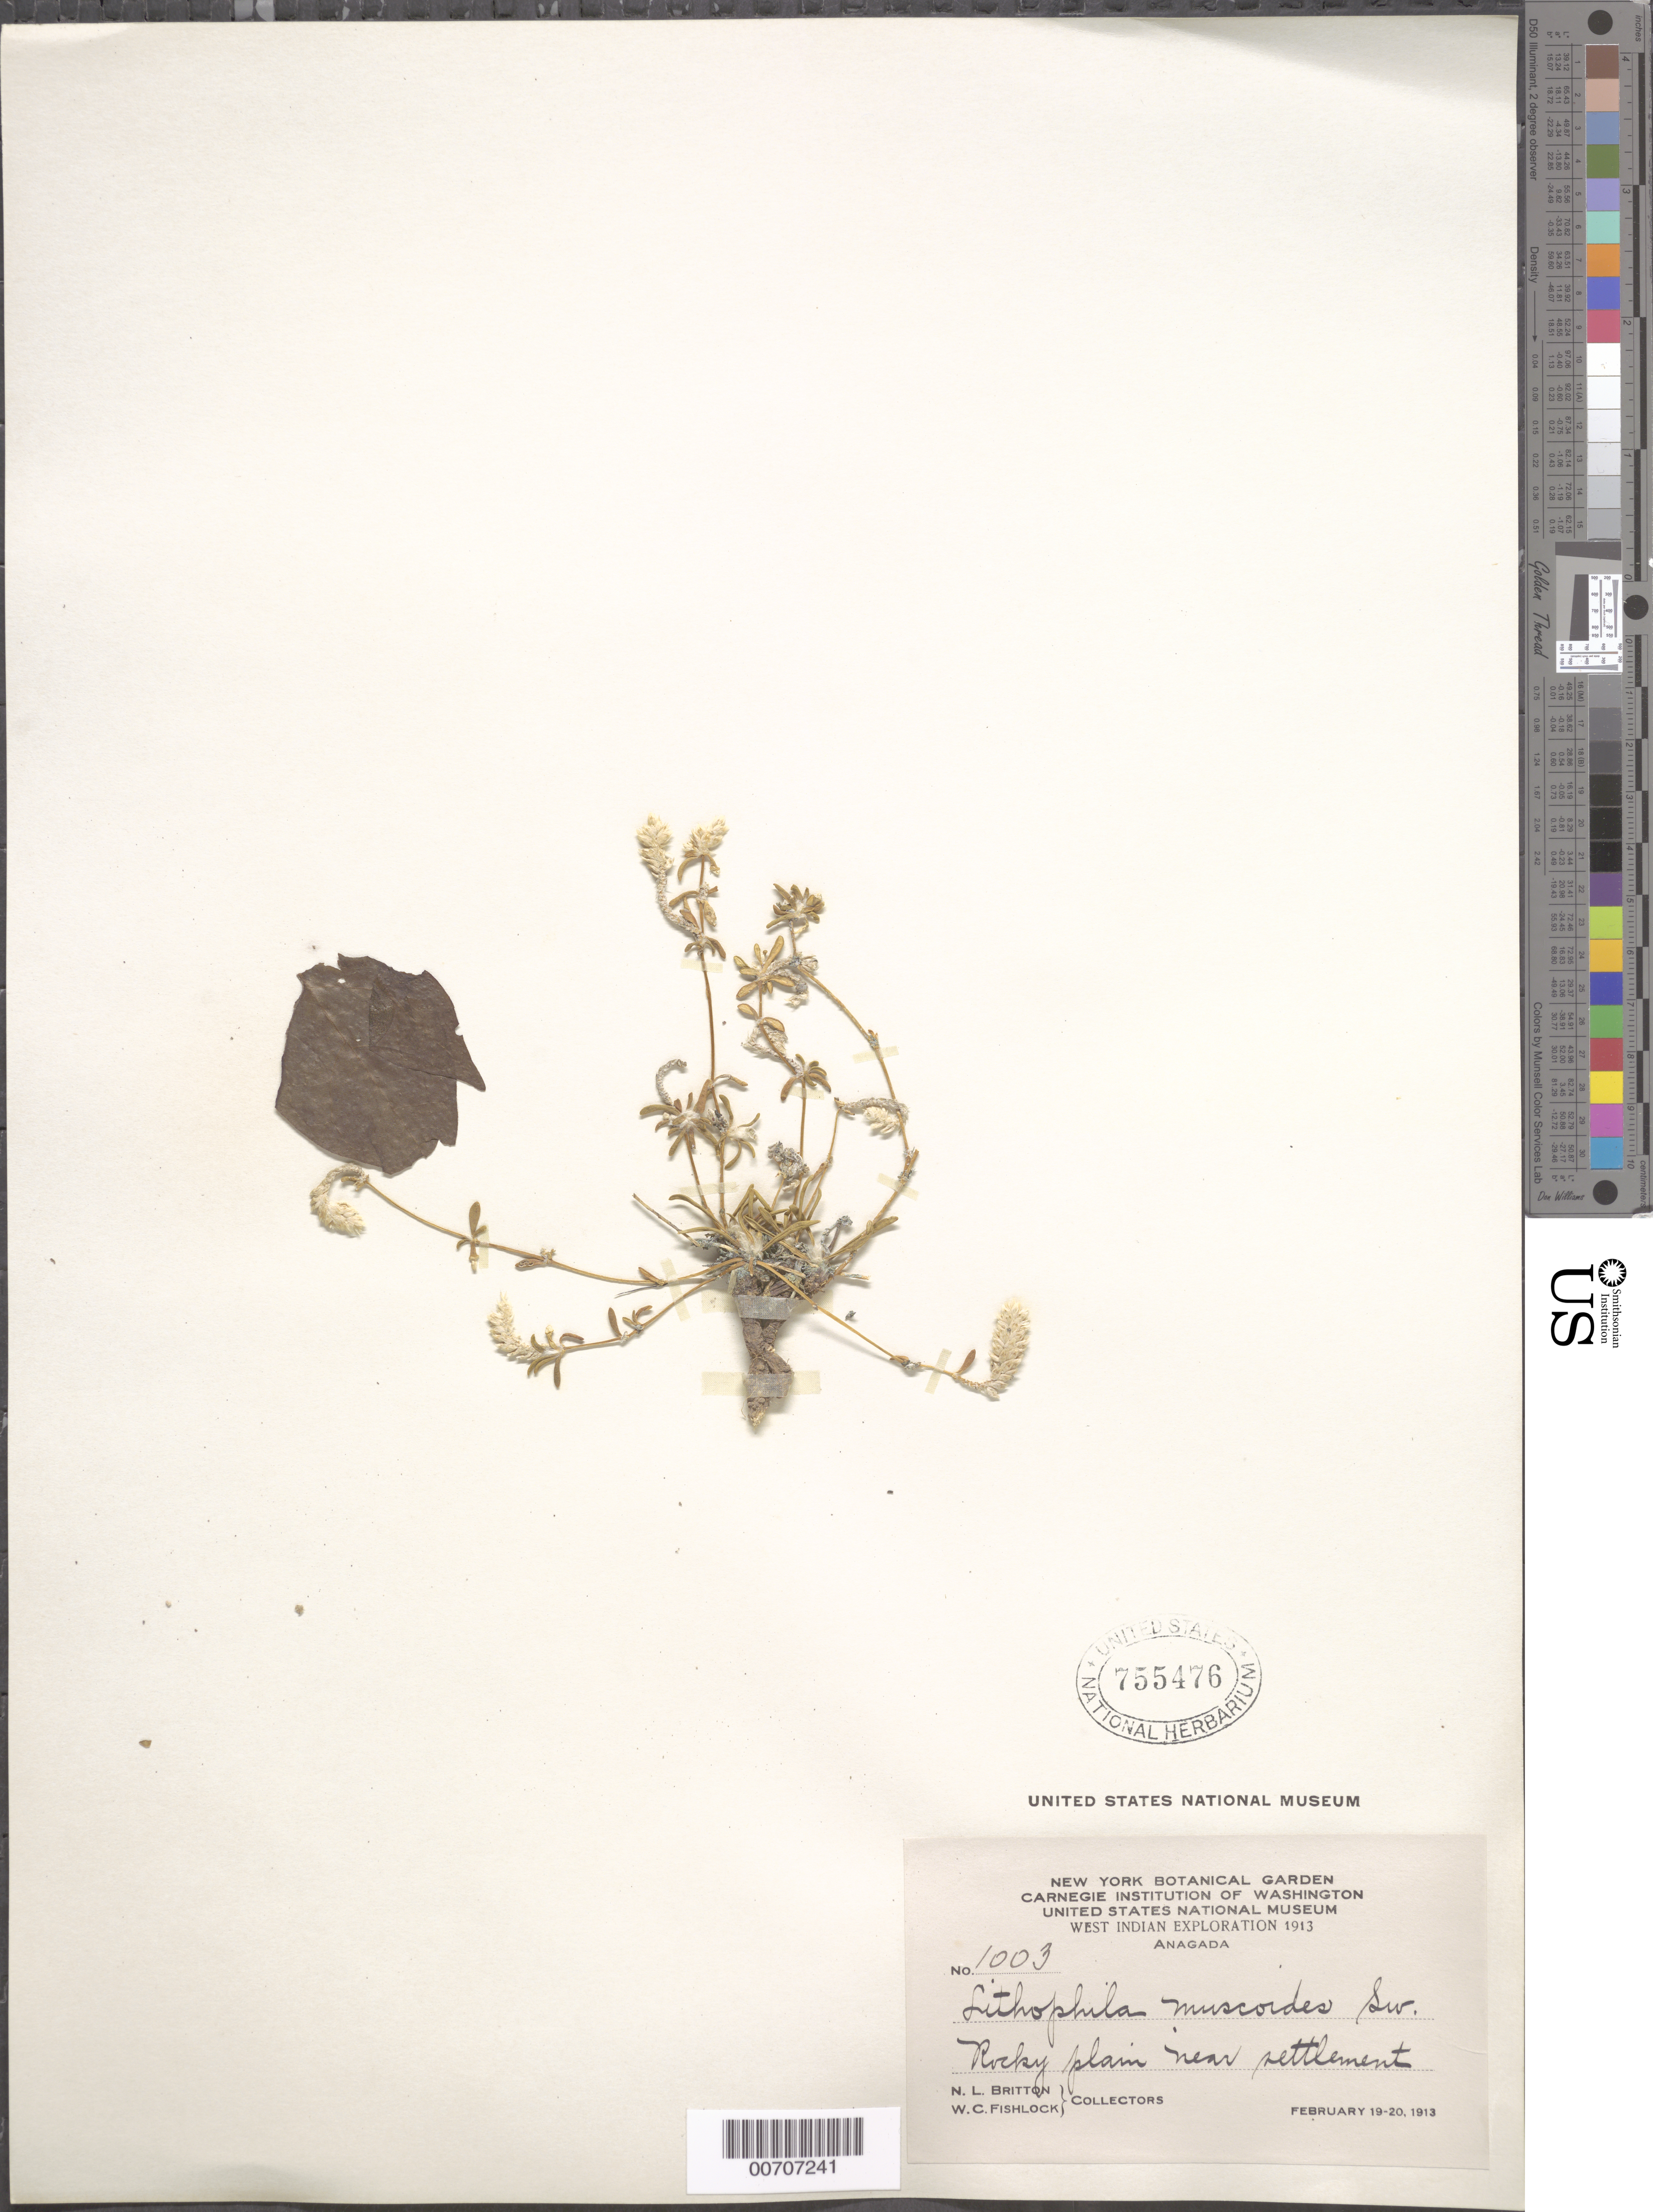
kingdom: Plantae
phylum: Tracheophyta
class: Magnoliopsida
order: Caryophyllales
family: Amaranthaceae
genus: Gomphrena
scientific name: Gomphrena muscoides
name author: (Sw.) T. Ortuño & Borsch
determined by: Strong, Mark T., (BOT), Smithsonian Institution - National Museum of Natural History (UNITED STATES)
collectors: N. Britton & W. Fishlock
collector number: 1003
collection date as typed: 19 Feb 1913 to 20 Feb 1913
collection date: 1913-02-19/1913-02-20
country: British Virgin Islands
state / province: Anegada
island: Anegada Island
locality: Settlement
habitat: Rocky plain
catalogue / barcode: US 755476